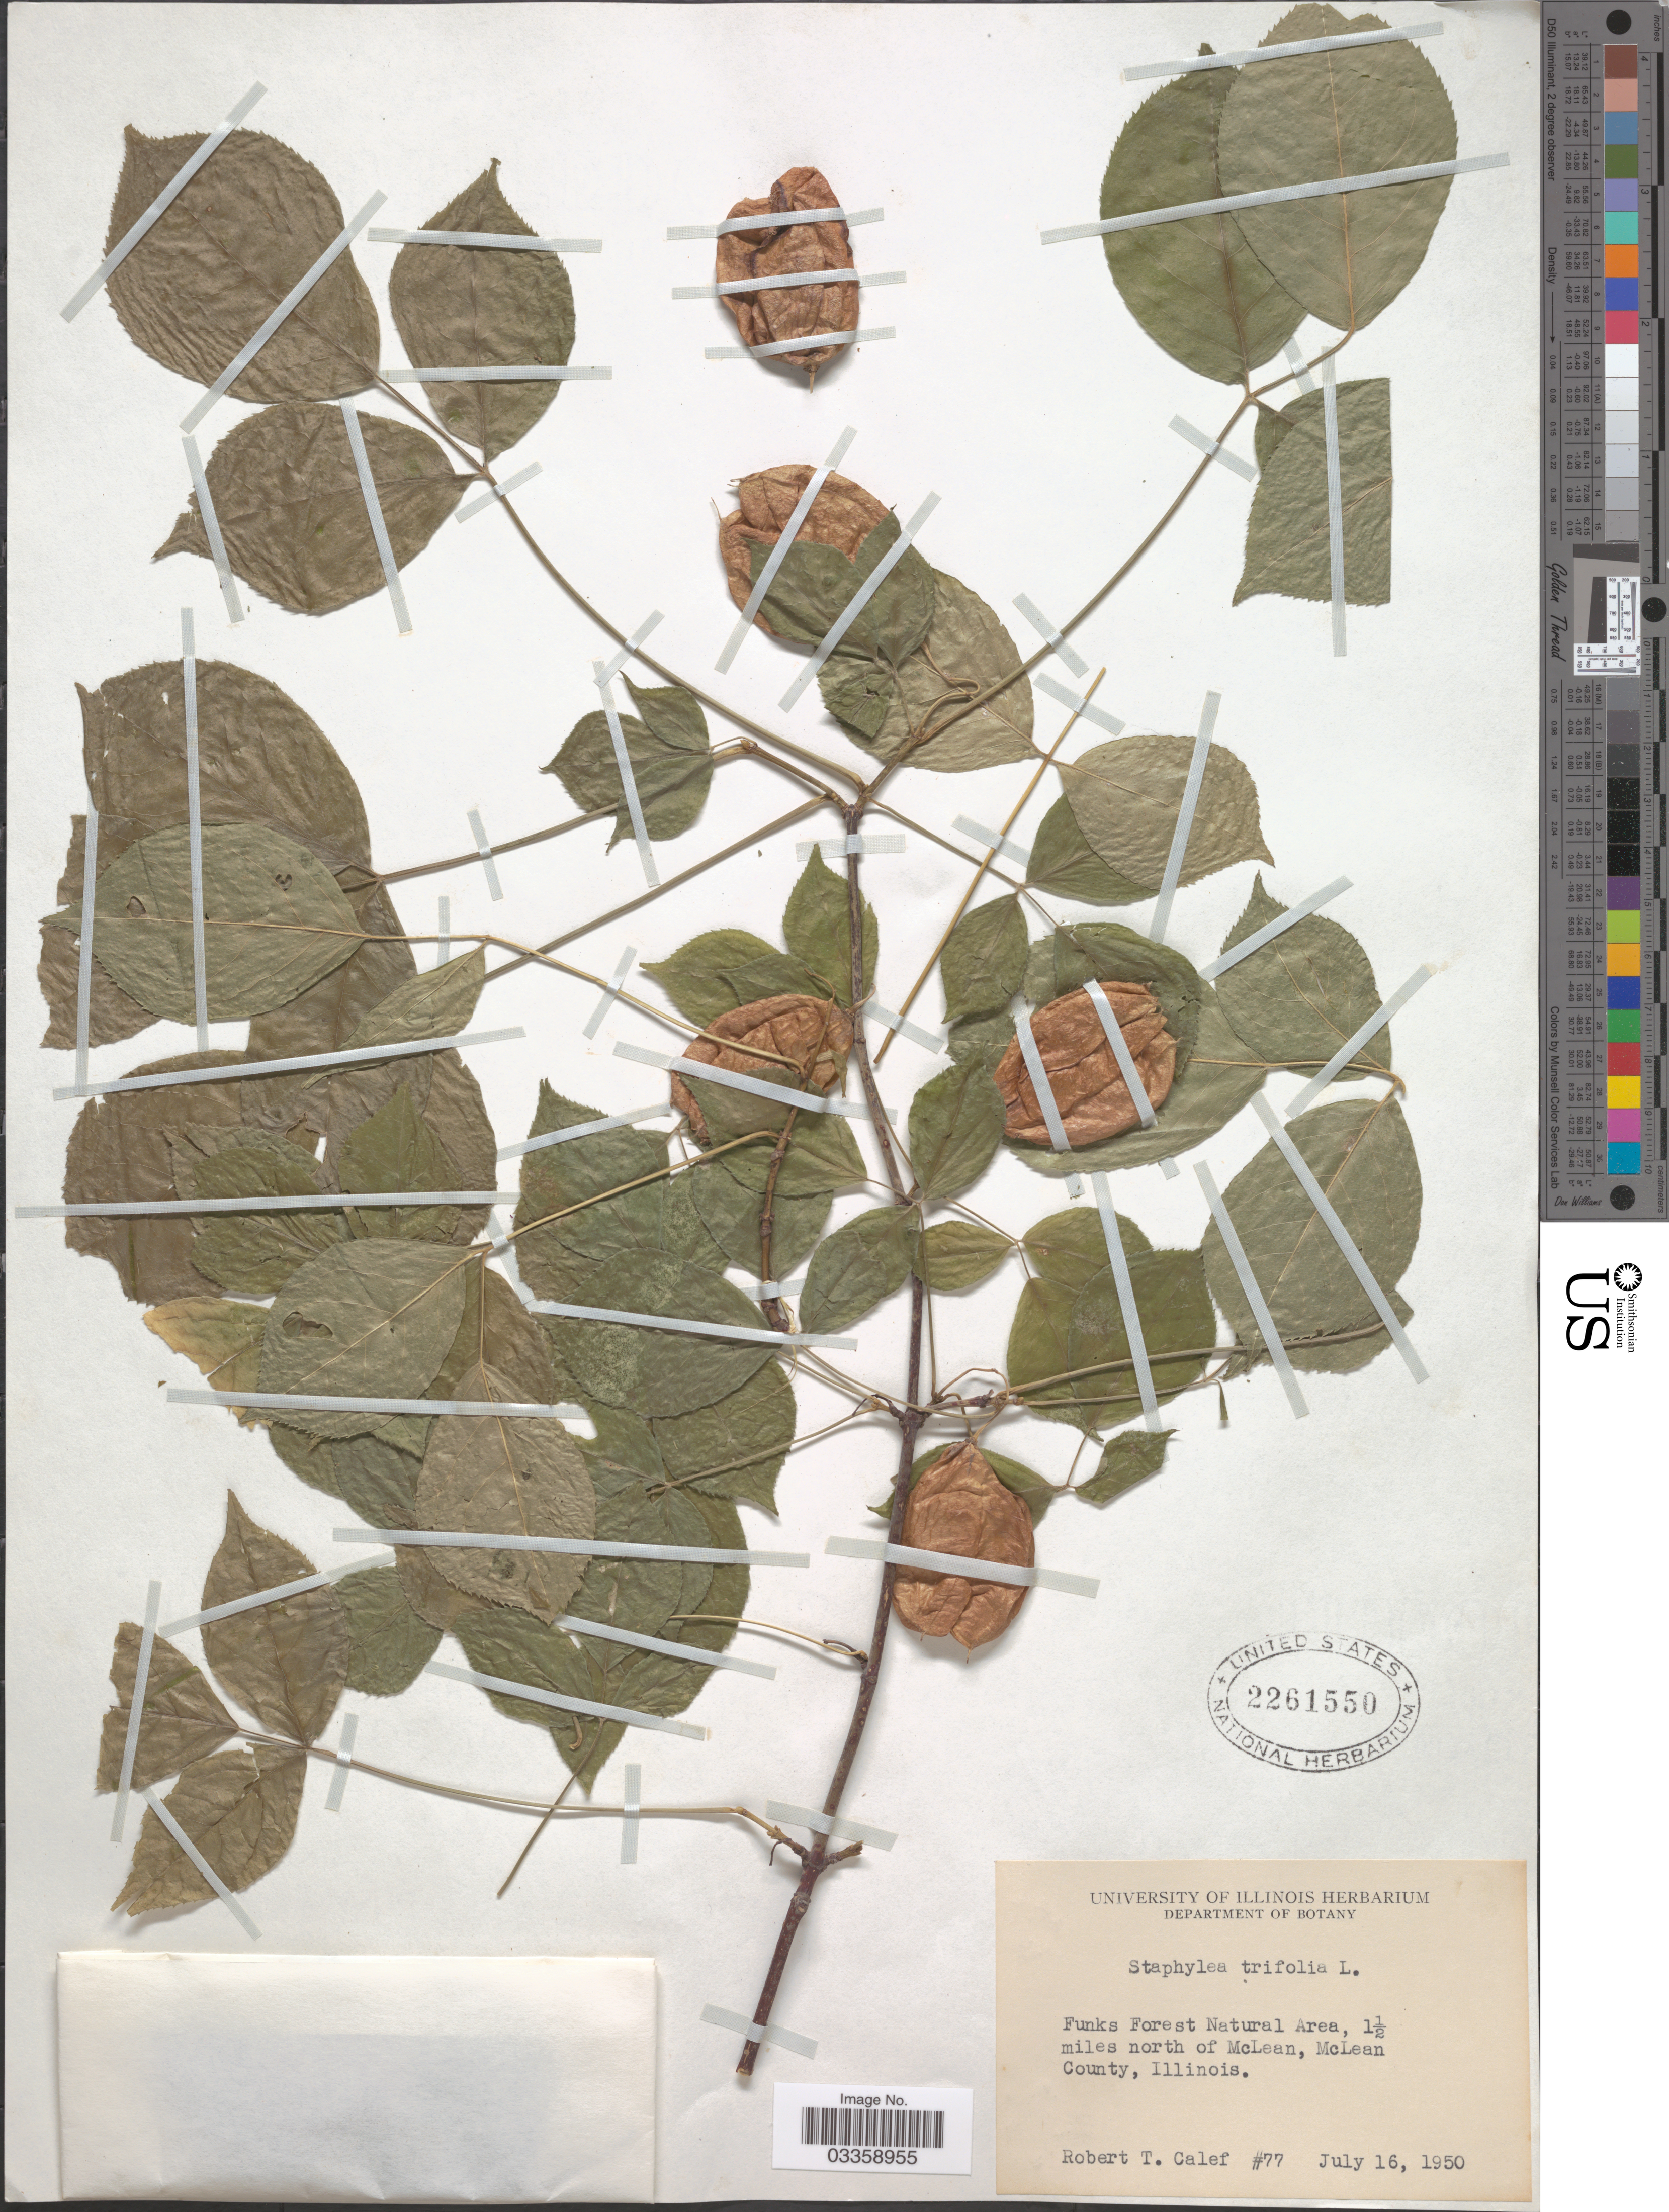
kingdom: Plantae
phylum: Tracheophyta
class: Magnoliopsida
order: Crossosomatales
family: Staphyleaceae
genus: Staphylea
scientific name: Staphylea trifolia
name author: L.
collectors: R. Calef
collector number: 77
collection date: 1950-07-16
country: United States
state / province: Illinois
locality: Funks Forest Natural Area, 1½ miles north of McLean, McLean County.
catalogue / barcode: US 2261550